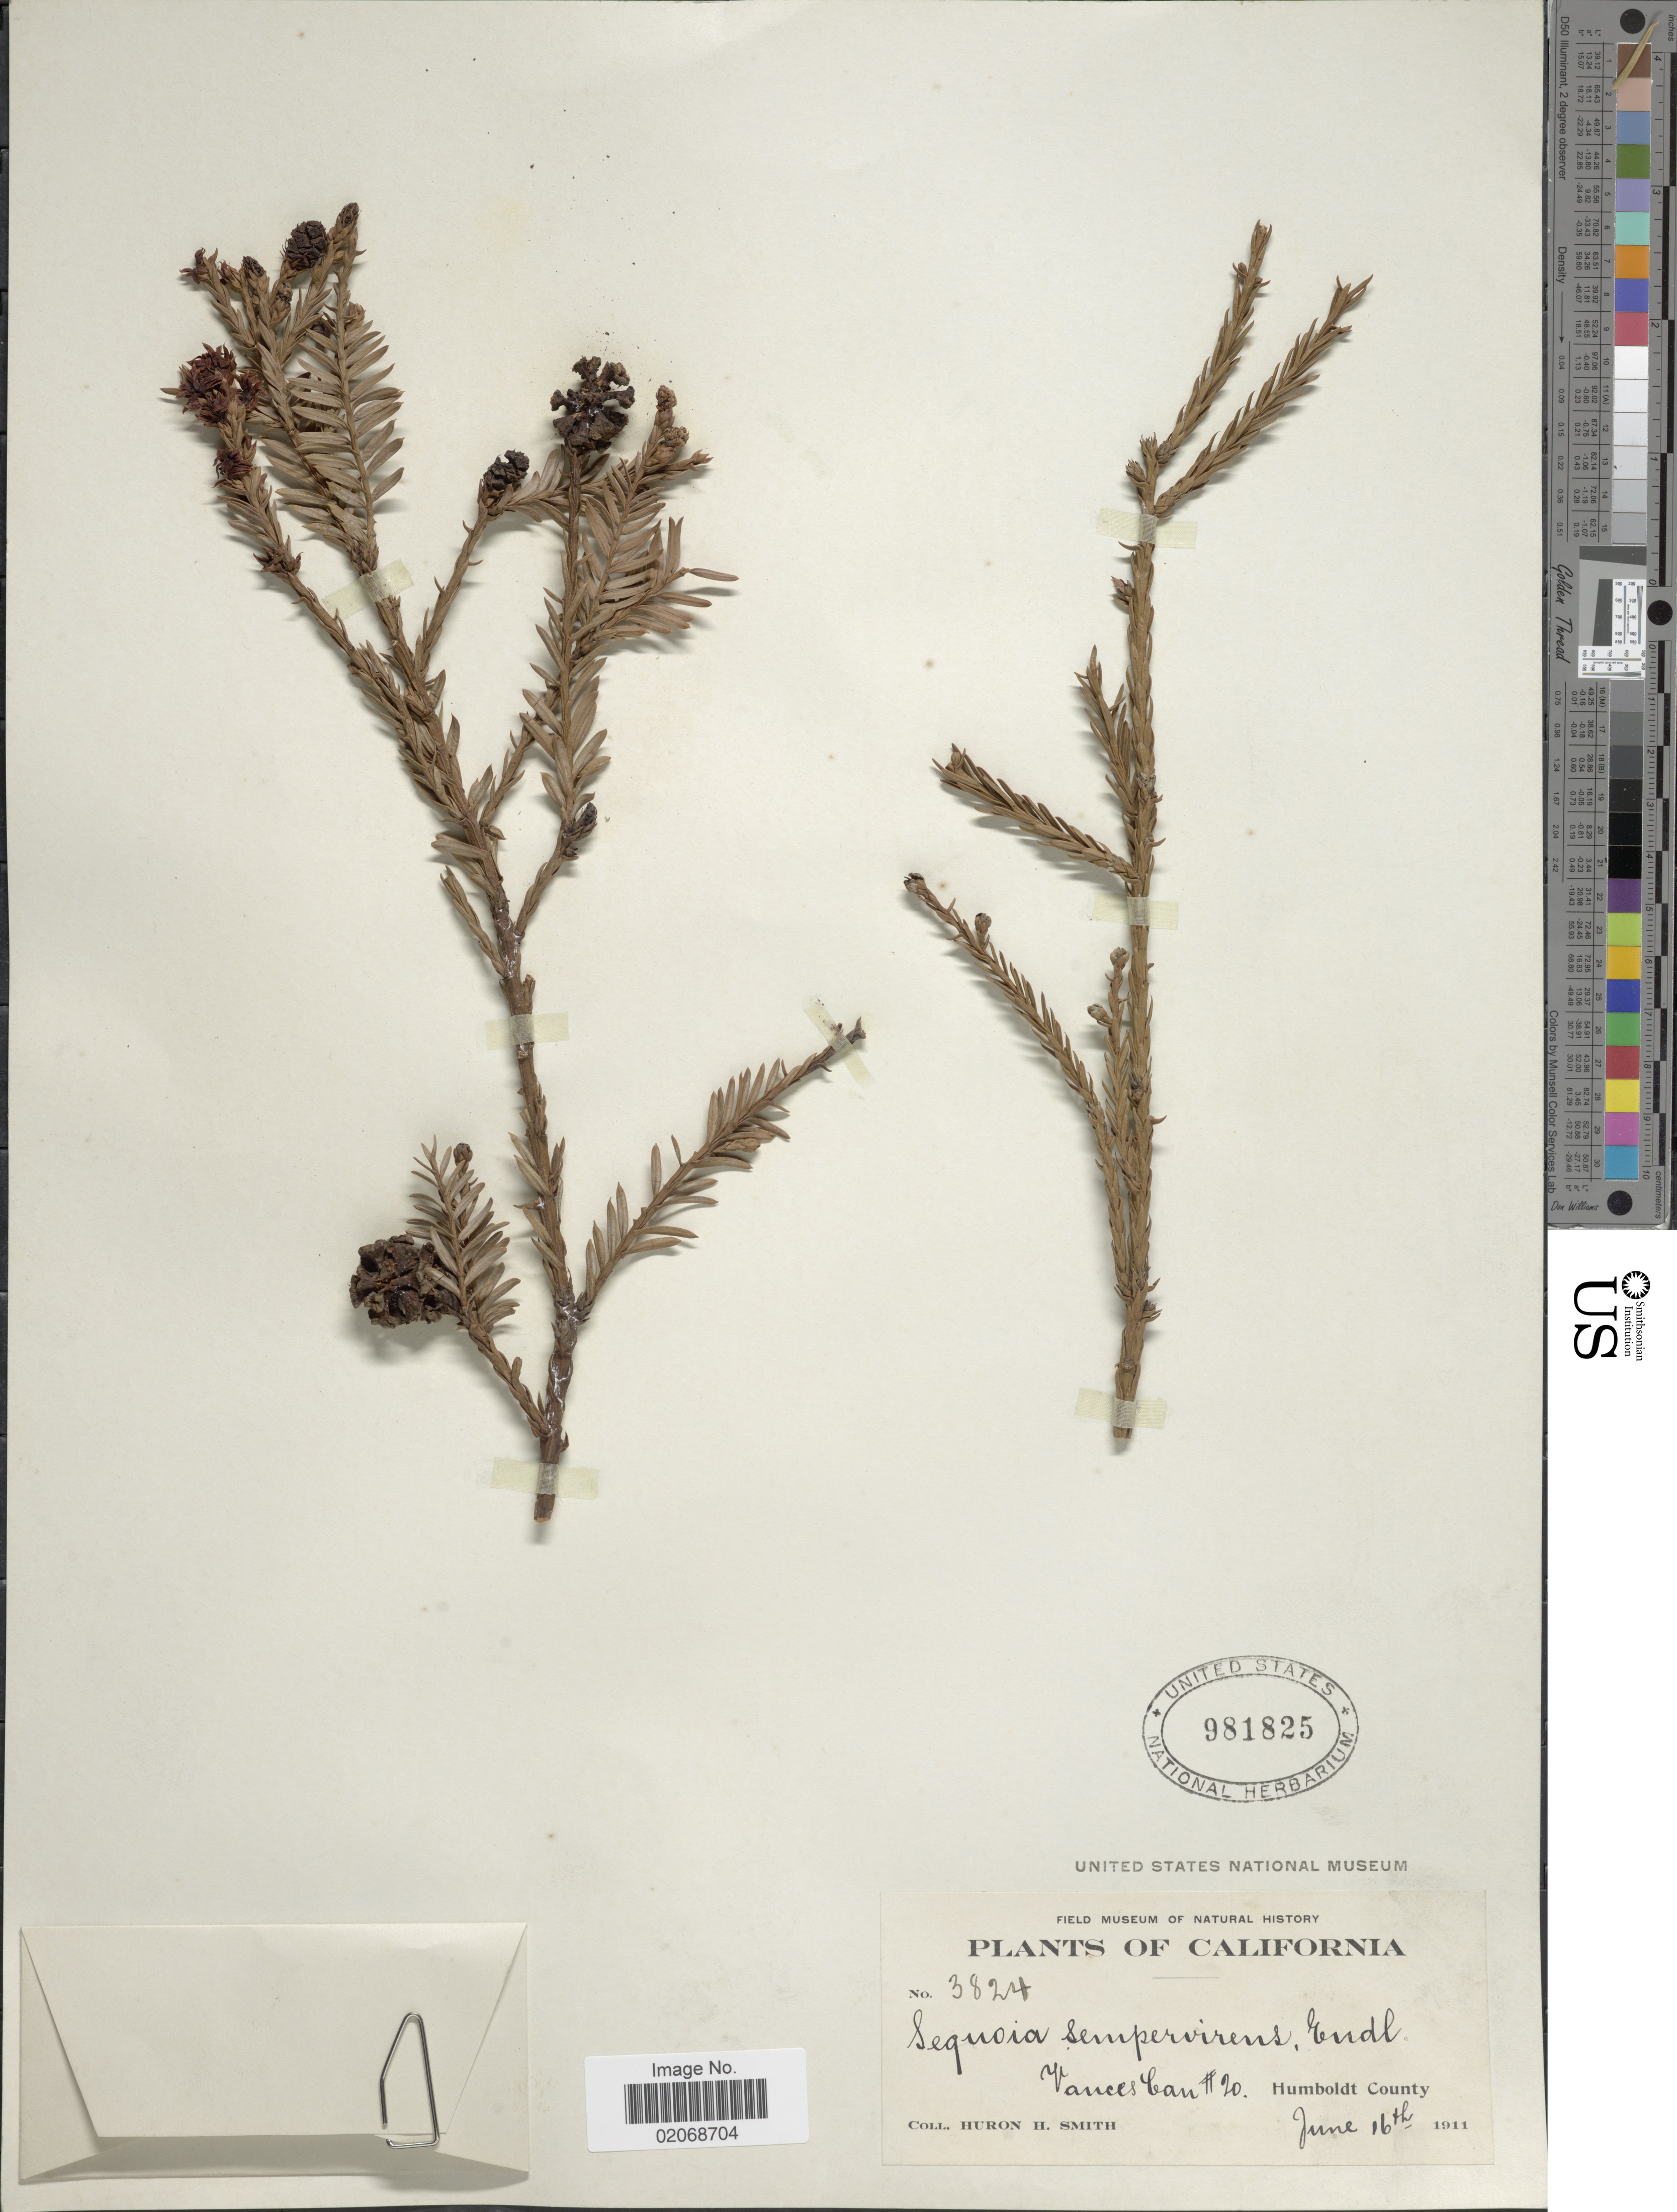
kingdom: Plantae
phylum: Tracheophyta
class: Pinopsida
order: Pinales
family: Cupressaceae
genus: Sequoia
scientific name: Sequoia sempervirens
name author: (D. Don) Endl.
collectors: Huron H. Smith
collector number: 3824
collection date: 1911-06-16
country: United States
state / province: California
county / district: Humboldt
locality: Vauces Can # 20. Humboldt County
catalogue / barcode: US 981825